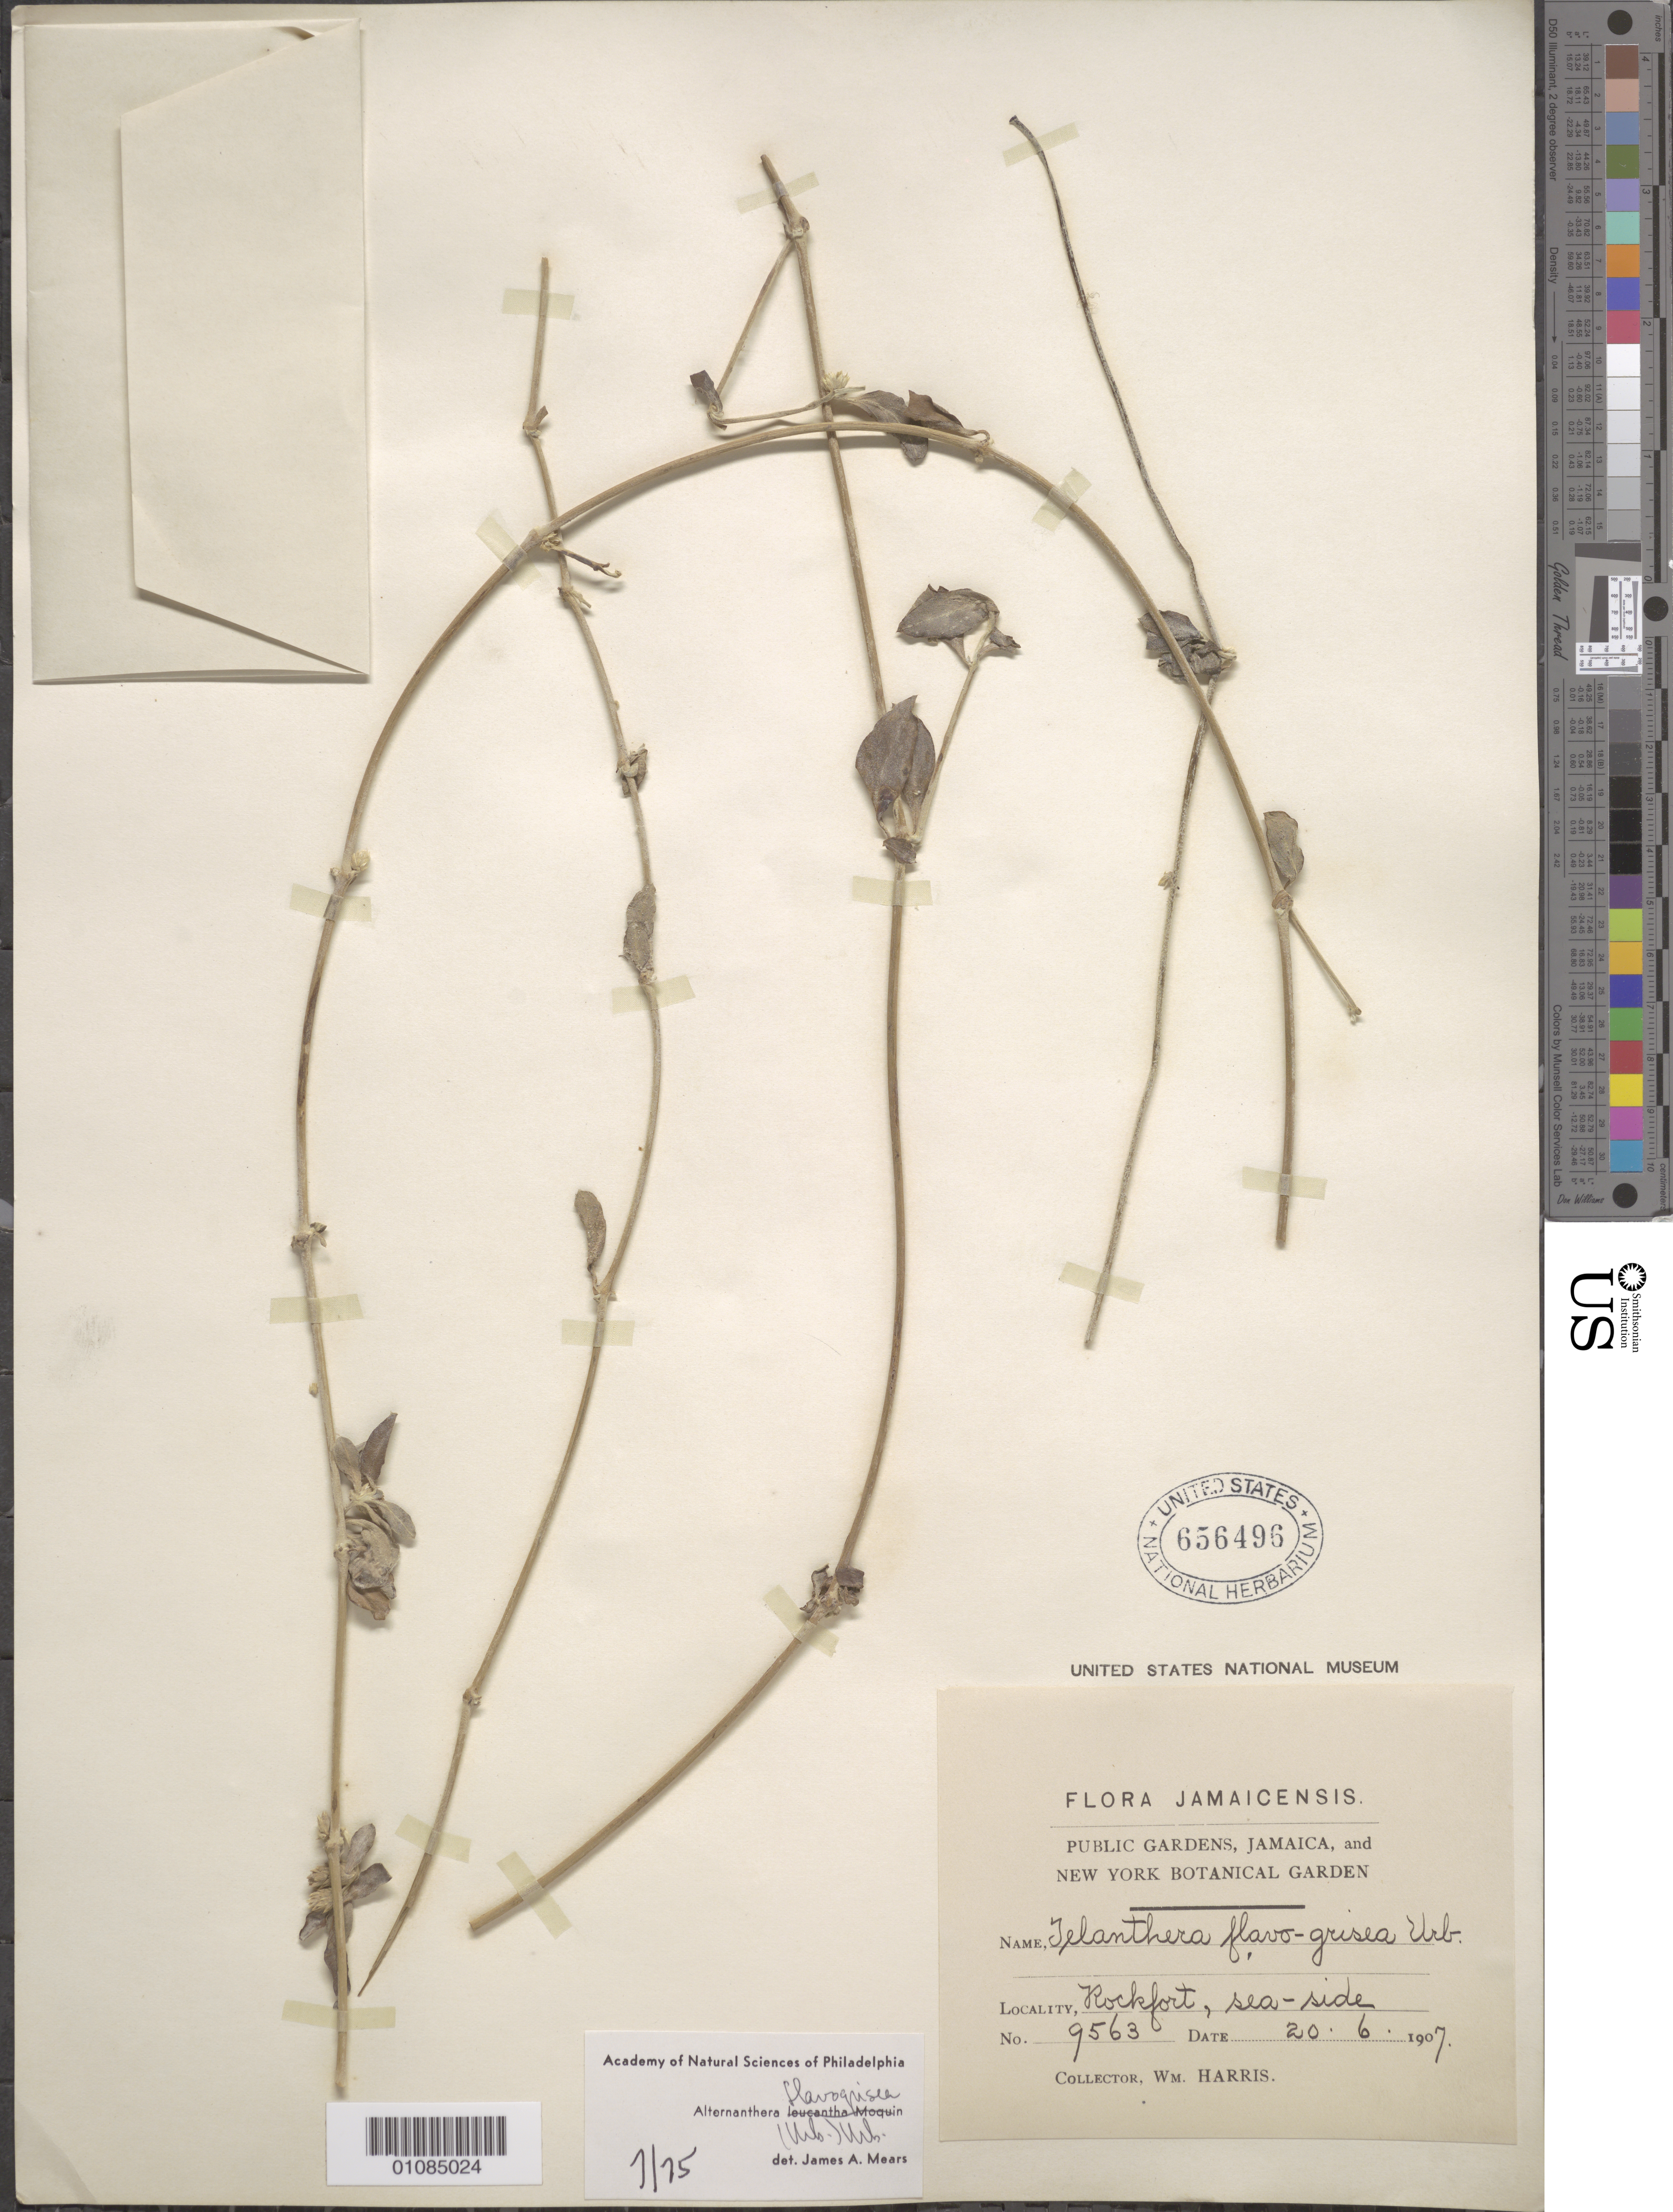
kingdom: Plantae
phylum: Tracheophyta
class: Magnoliopsida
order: Caryophyllales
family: Amaranthaceae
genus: Alternanthera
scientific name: Alternanthera flavogrisea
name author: Urb.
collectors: W. Harris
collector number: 9563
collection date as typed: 20 Jun 1907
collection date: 1907-06-20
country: Jamaica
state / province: Kingston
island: Jamaica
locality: Rockfort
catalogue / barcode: US 656496